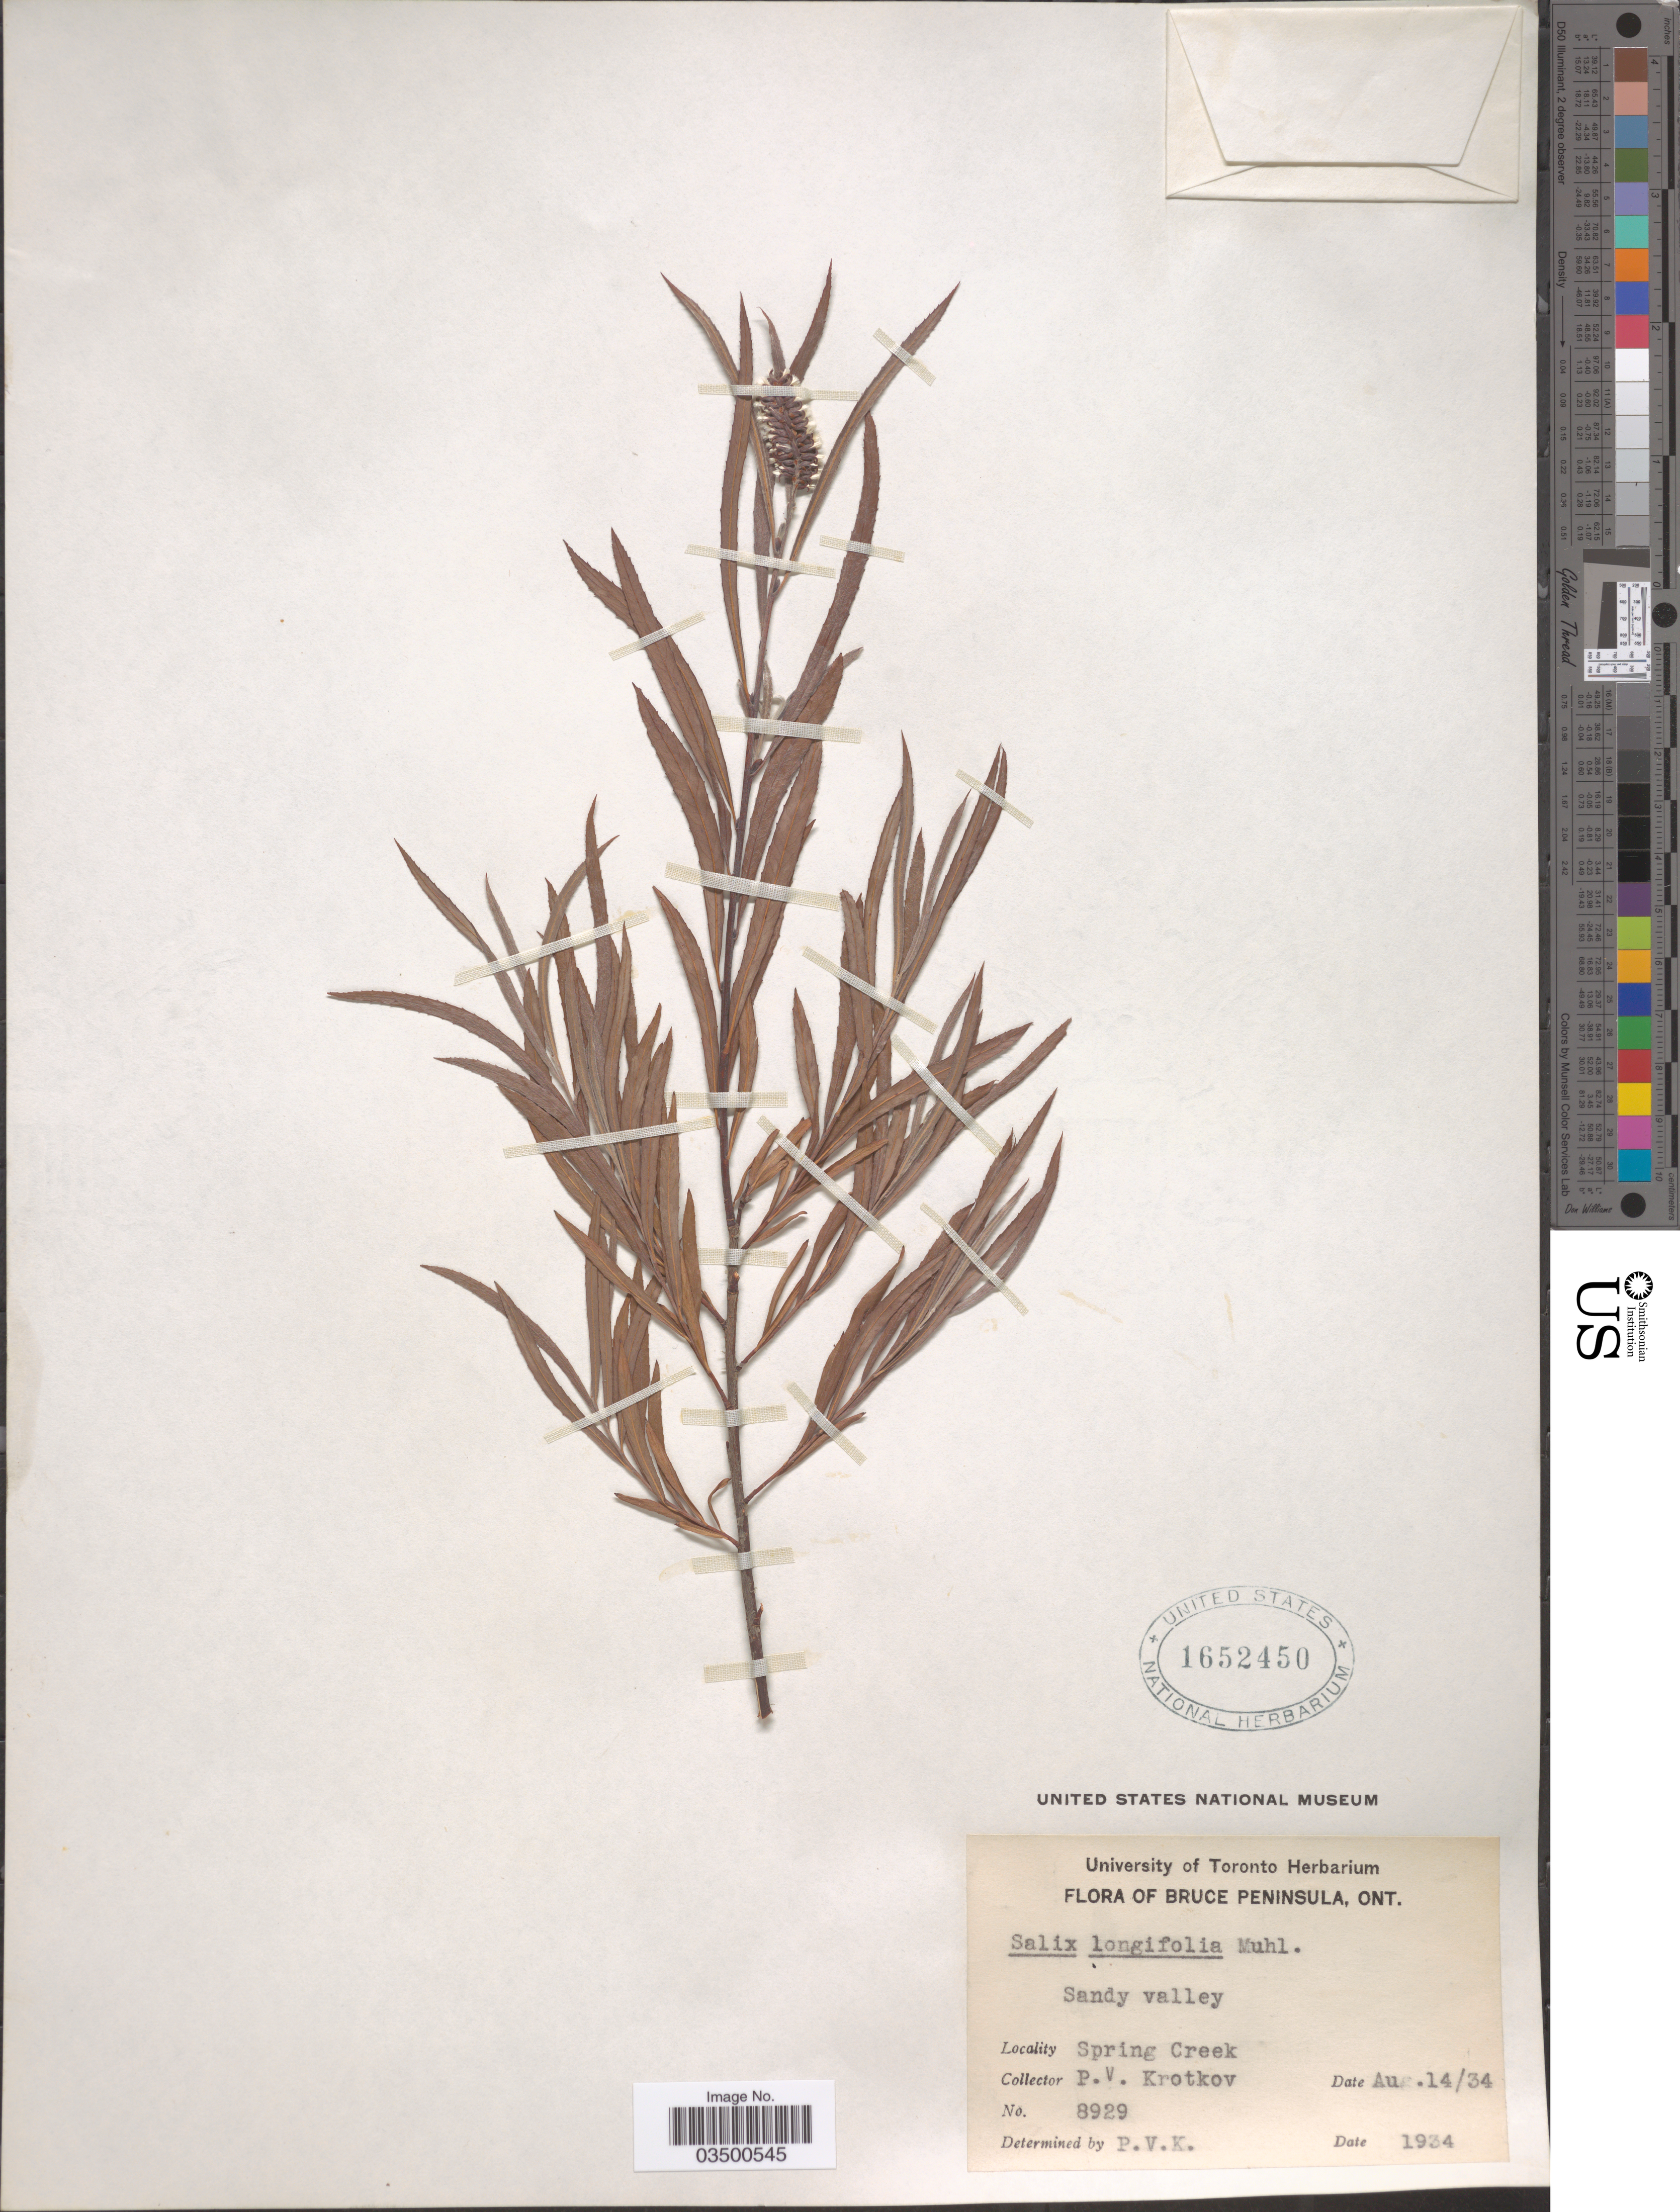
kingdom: Plantae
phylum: Tracheophyta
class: Magnoliopsida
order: Malpighiales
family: Salicaceae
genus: Salix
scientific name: Salix interior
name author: Rowlee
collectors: P. V. Krotkov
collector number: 8929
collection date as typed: Transcribed d/m/y: 14/8/34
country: Canada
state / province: Ontario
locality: Bruce Peninsula. Spring Creek.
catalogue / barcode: US 1652450